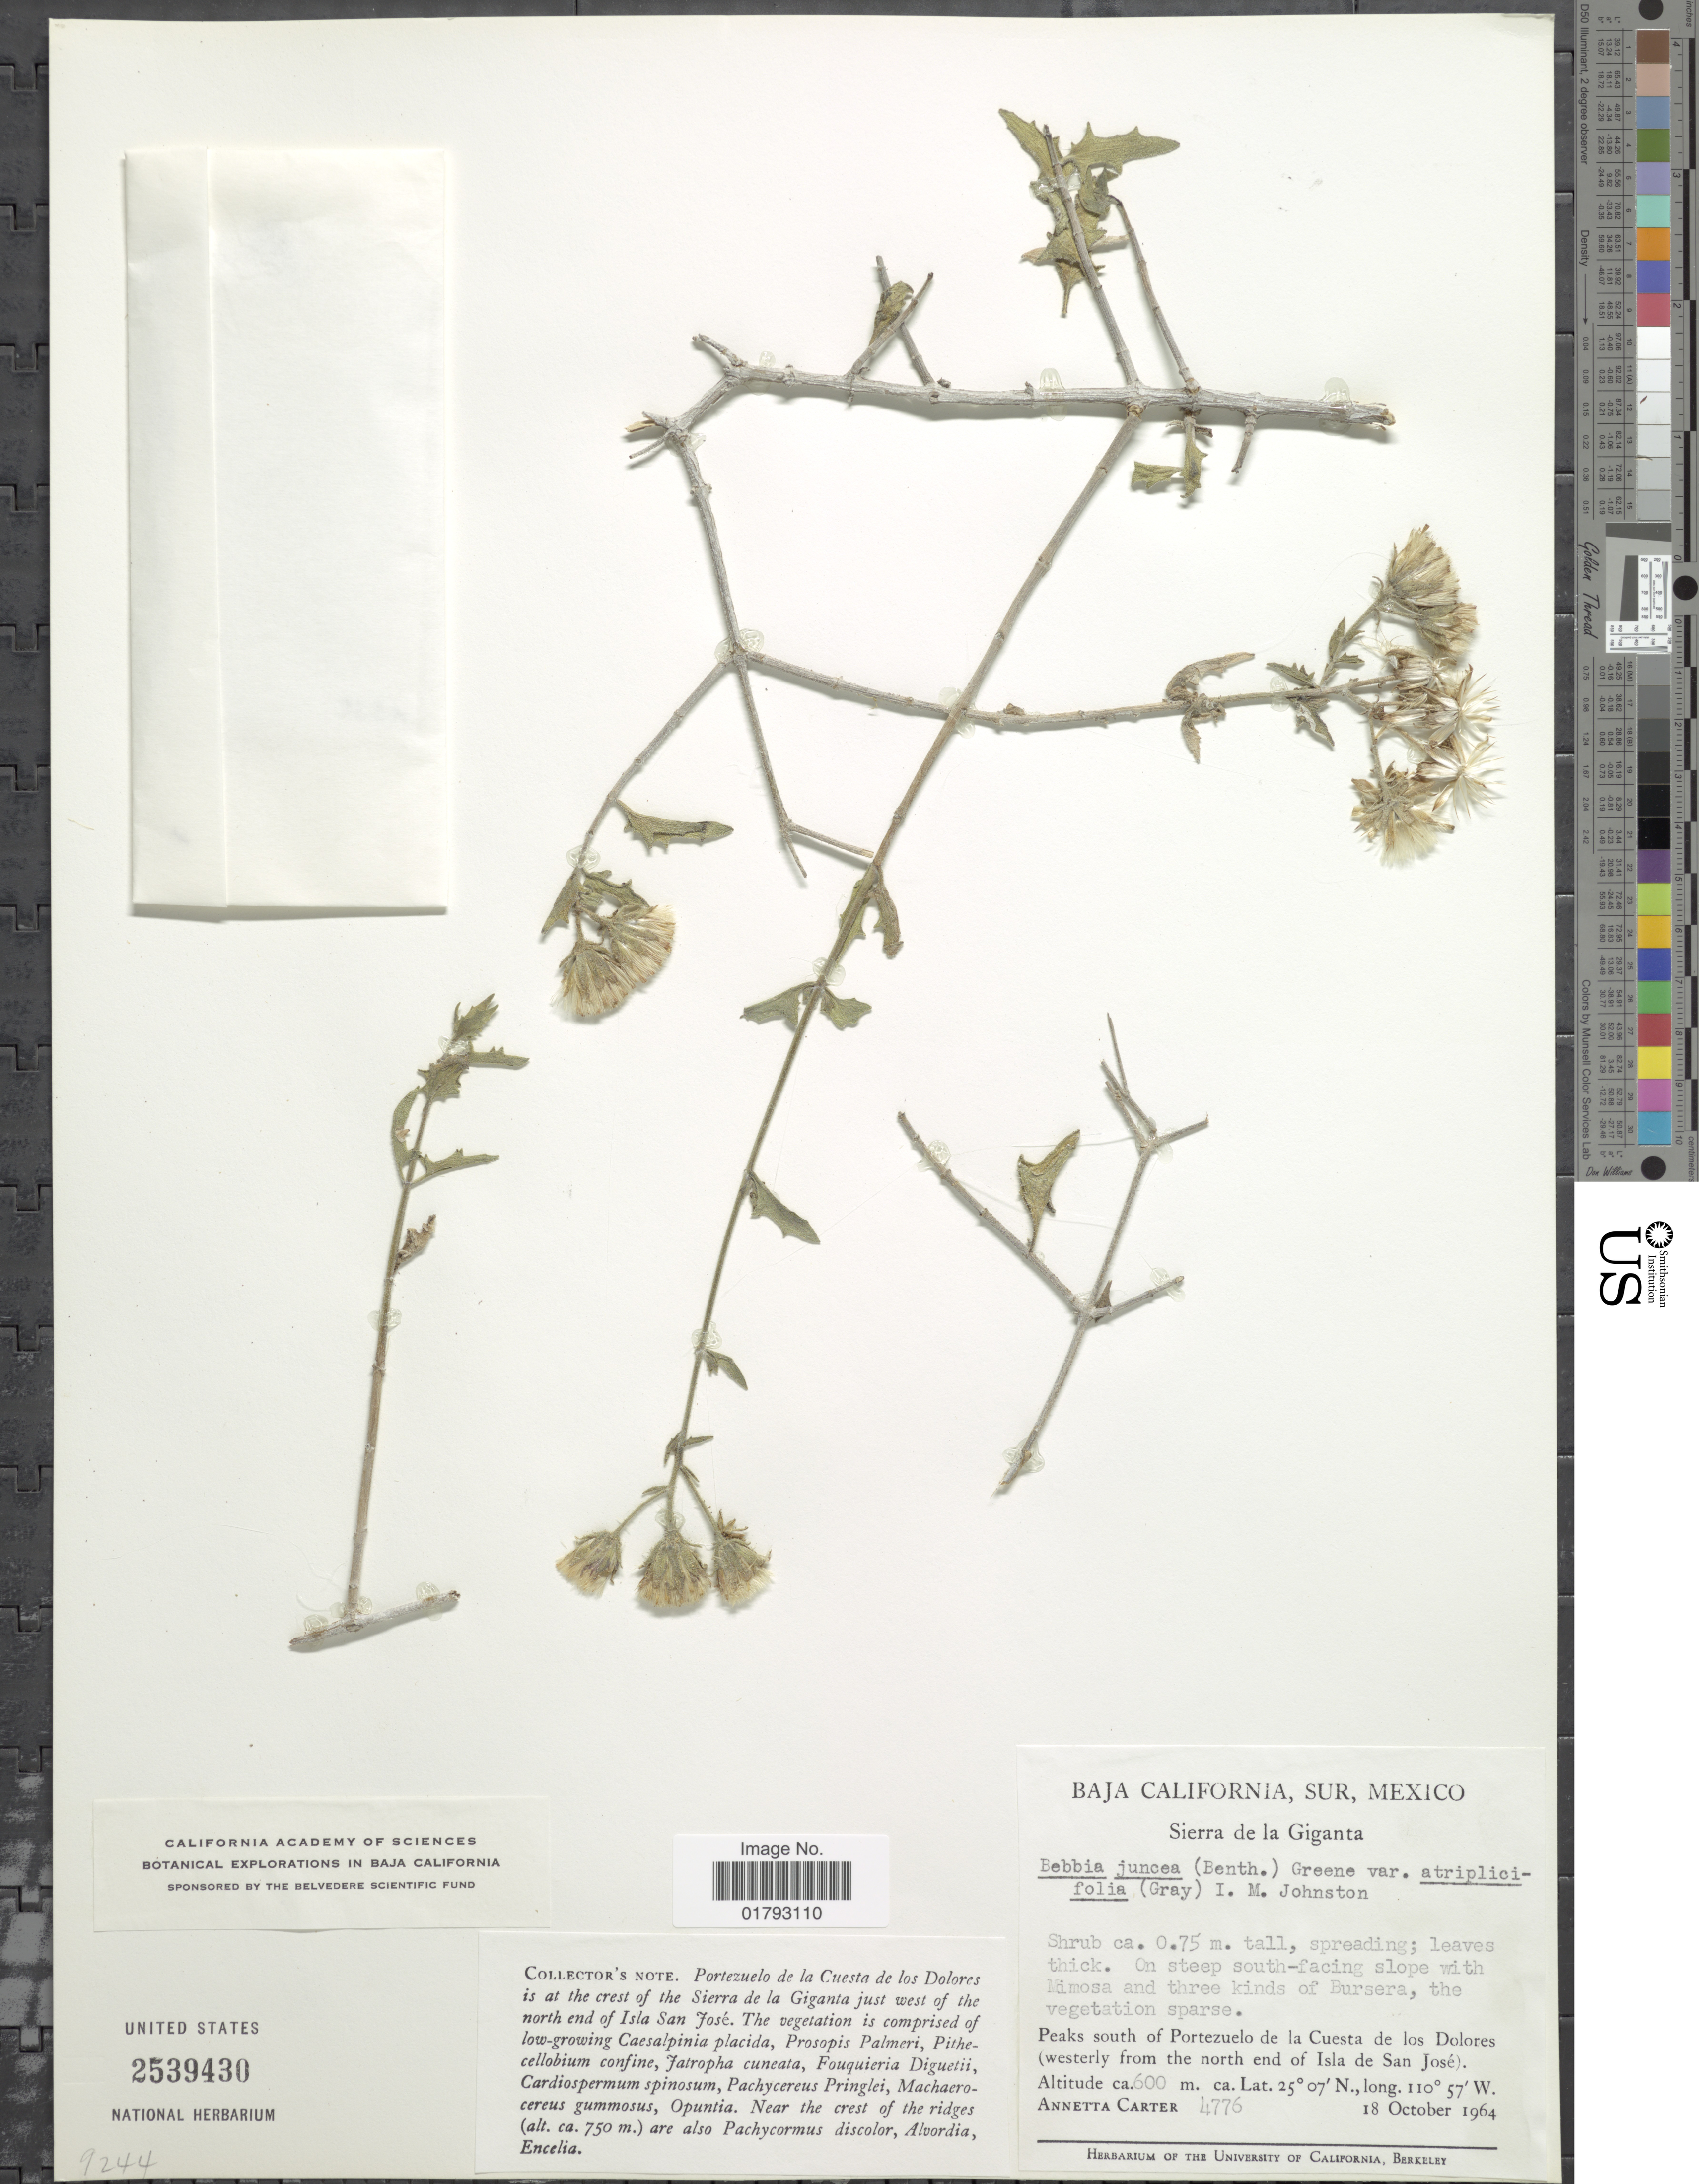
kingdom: Plantae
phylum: Tracheophyta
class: Magnoliopsida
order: Asterales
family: Asteraceae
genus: Bebbia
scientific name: Bebbia juncea var. juncea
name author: (Benth.) Greene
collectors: A. Carter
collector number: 4776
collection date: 1964-10-18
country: Mexico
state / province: Baja California Sur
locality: Baja California, Sur, Mexico. Peaks south of Portezuelo de la Cuesta de los Dolores (westerly from the north end of Isla de San Jose).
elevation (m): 600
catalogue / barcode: US 2539430